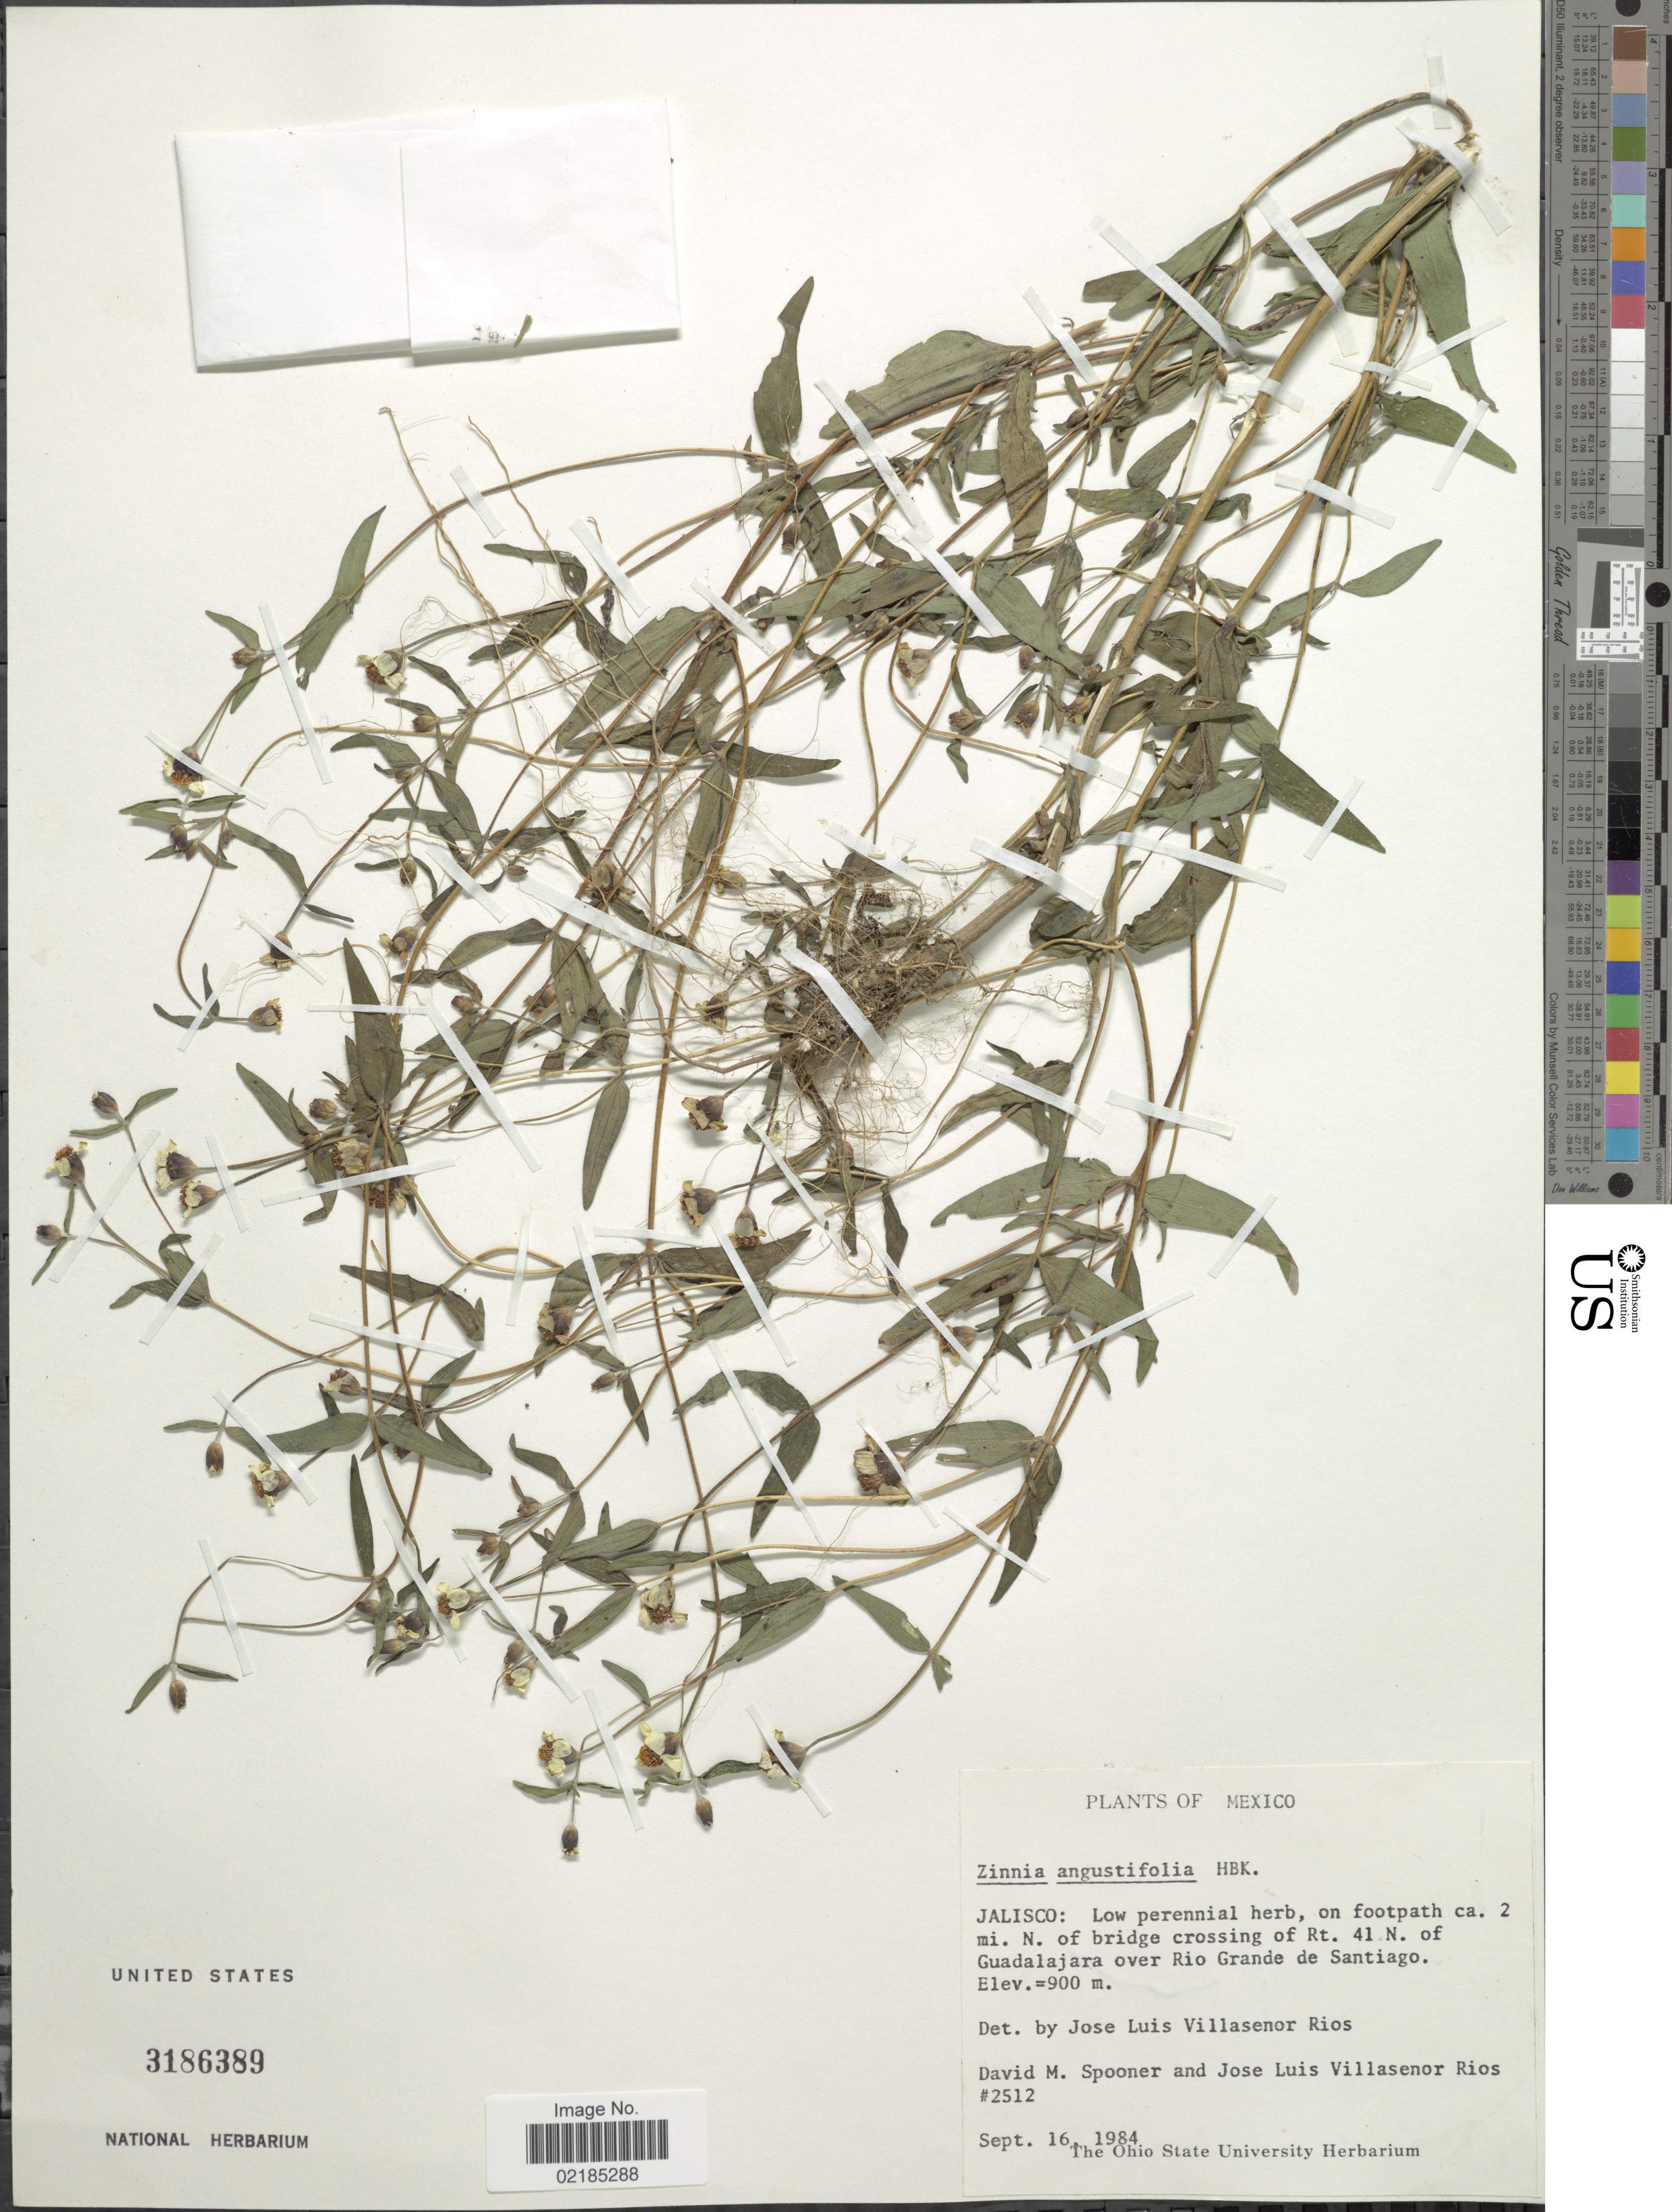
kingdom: Plantae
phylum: Tracheophyta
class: Magnoliopsida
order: Asterales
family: Asteraceae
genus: Zinnia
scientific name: Zinnia angustifolia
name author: Kunth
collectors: D. Spooner & V. Rios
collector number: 2512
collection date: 1984-09-16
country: Mexico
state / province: Jalisco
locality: Ca. 2 mi. N. of bridge crossing of Rt. 41 N of Guadalajara over Rio Grande de Santiago.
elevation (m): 900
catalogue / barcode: US 3186389